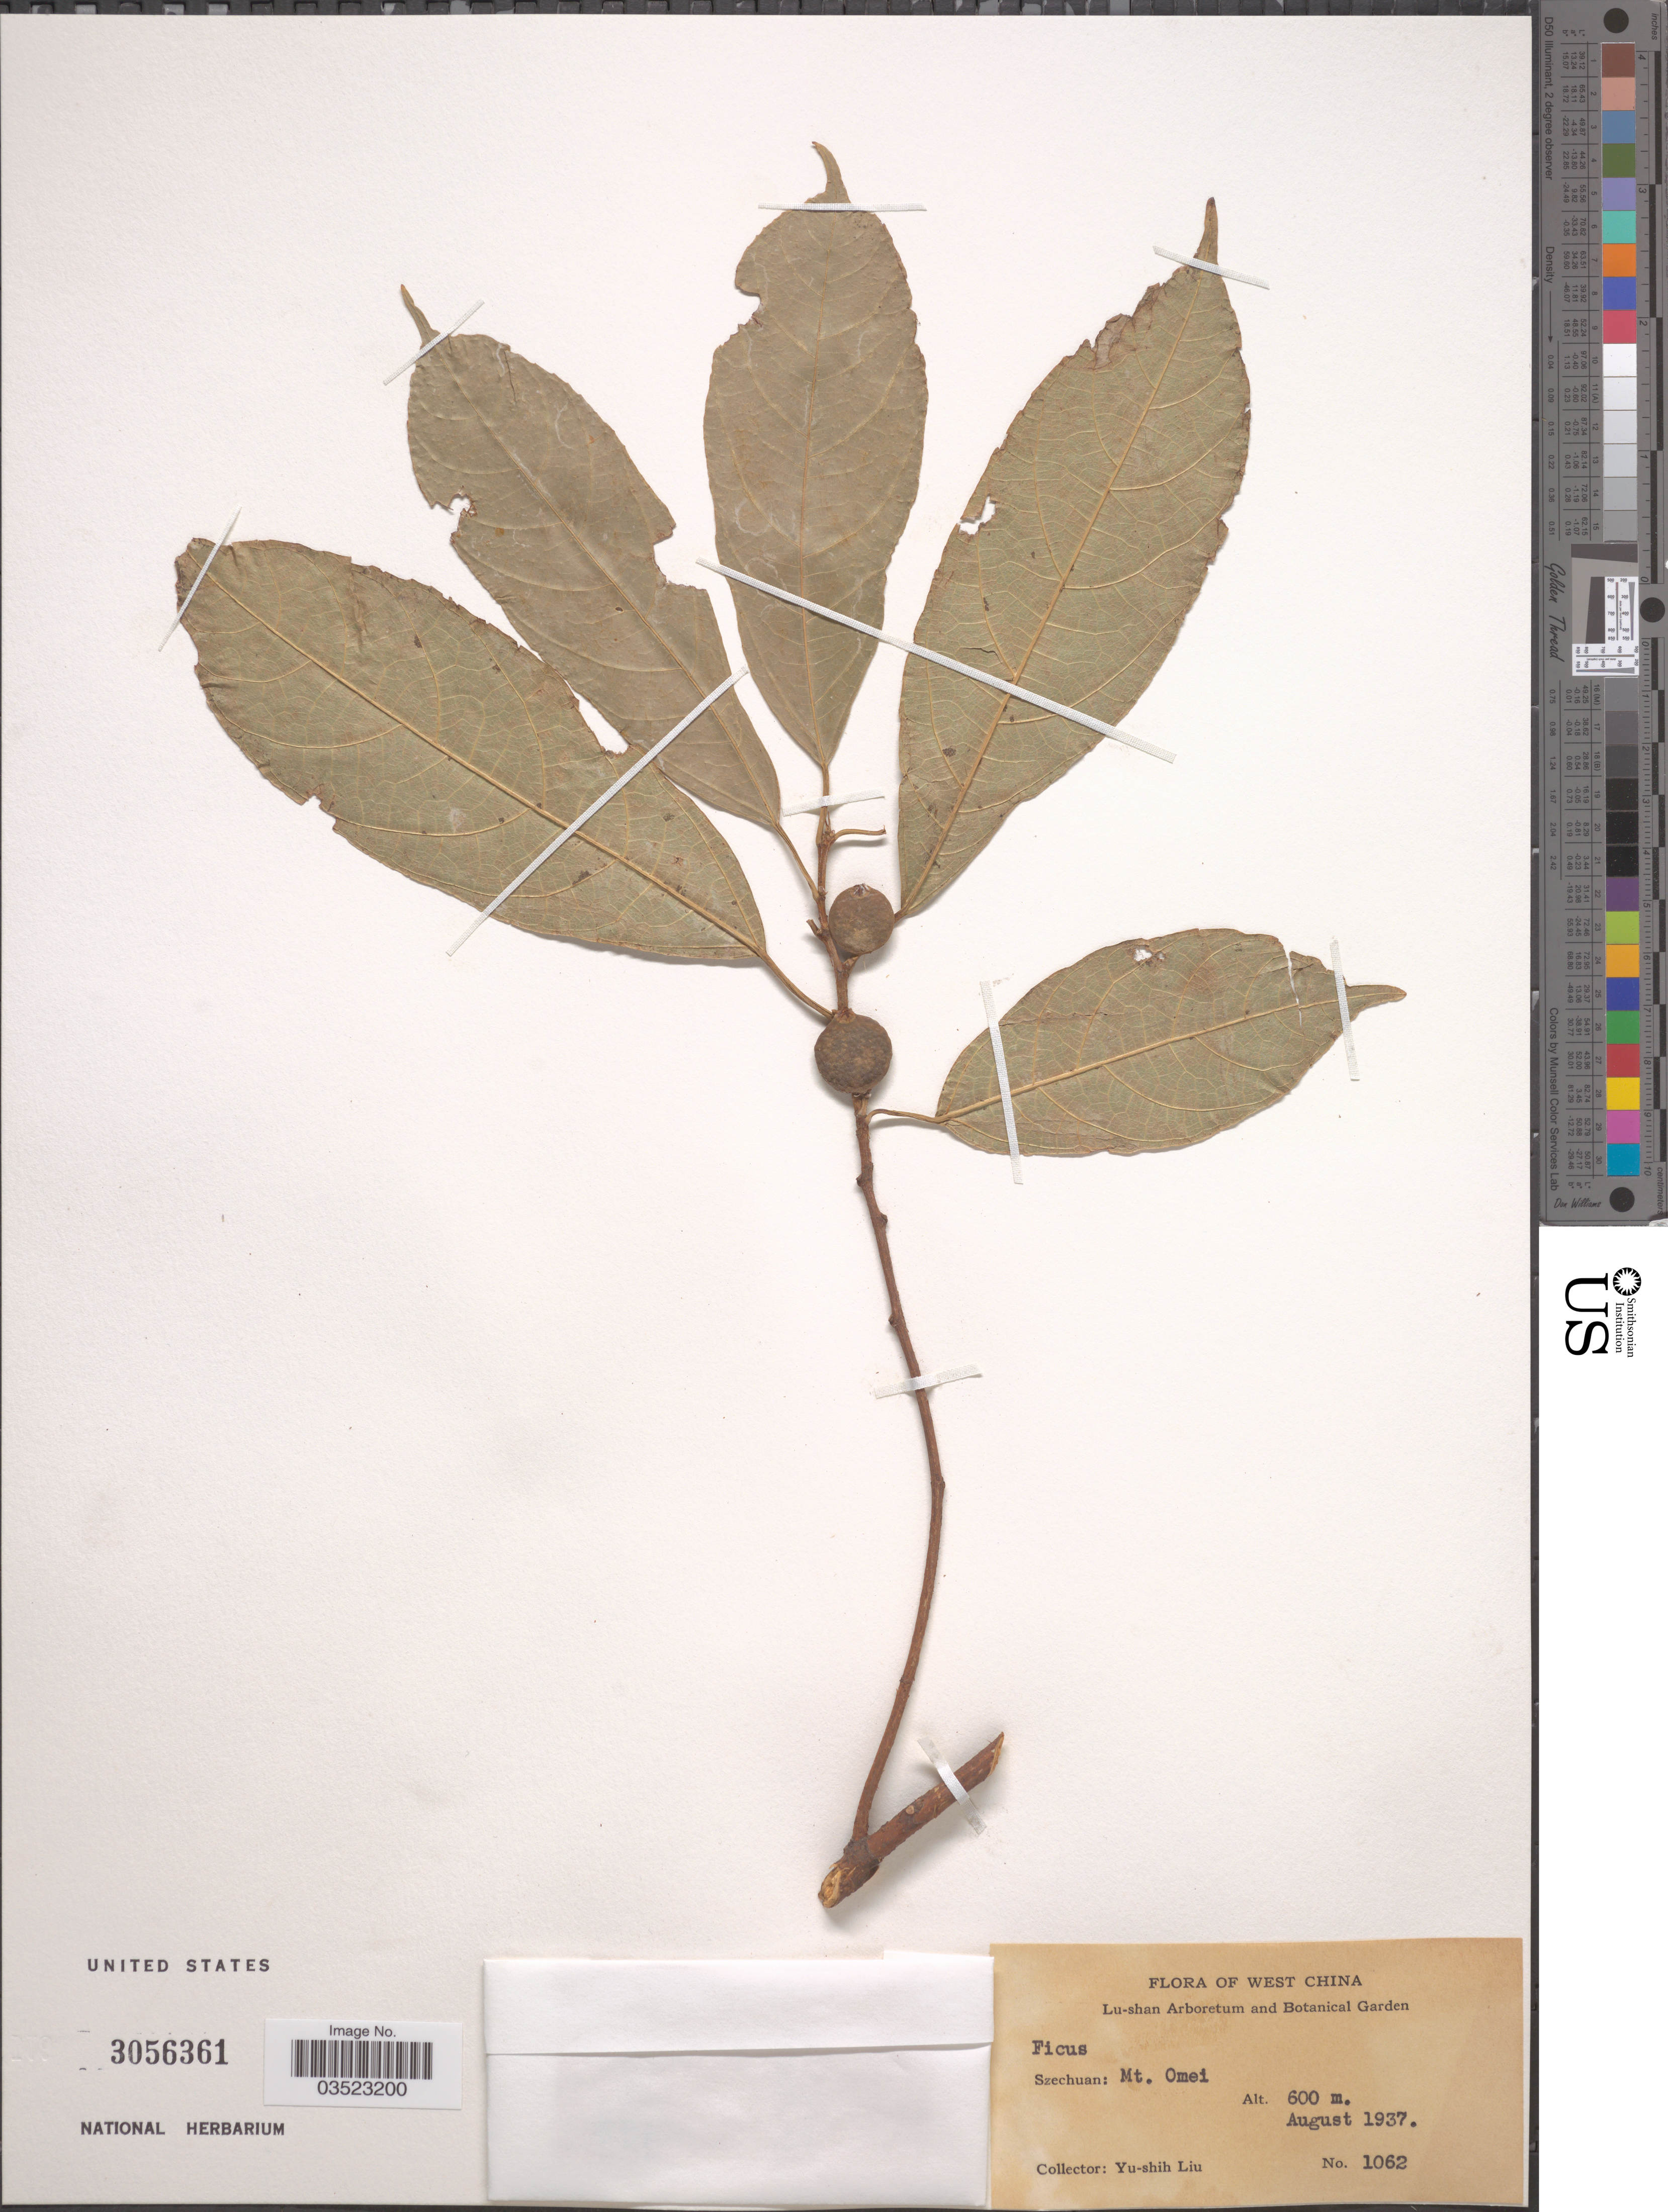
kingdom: Plantae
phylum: Tracheophyta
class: Magnoliopsida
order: Rosales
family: Moraceae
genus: Ficus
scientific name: Ficus sp.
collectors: Y.-S. Liu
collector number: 1062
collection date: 1937-08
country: China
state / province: Sichuan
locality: West China. Szechuan: Mt. Omei.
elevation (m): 600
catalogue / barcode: US 3056361